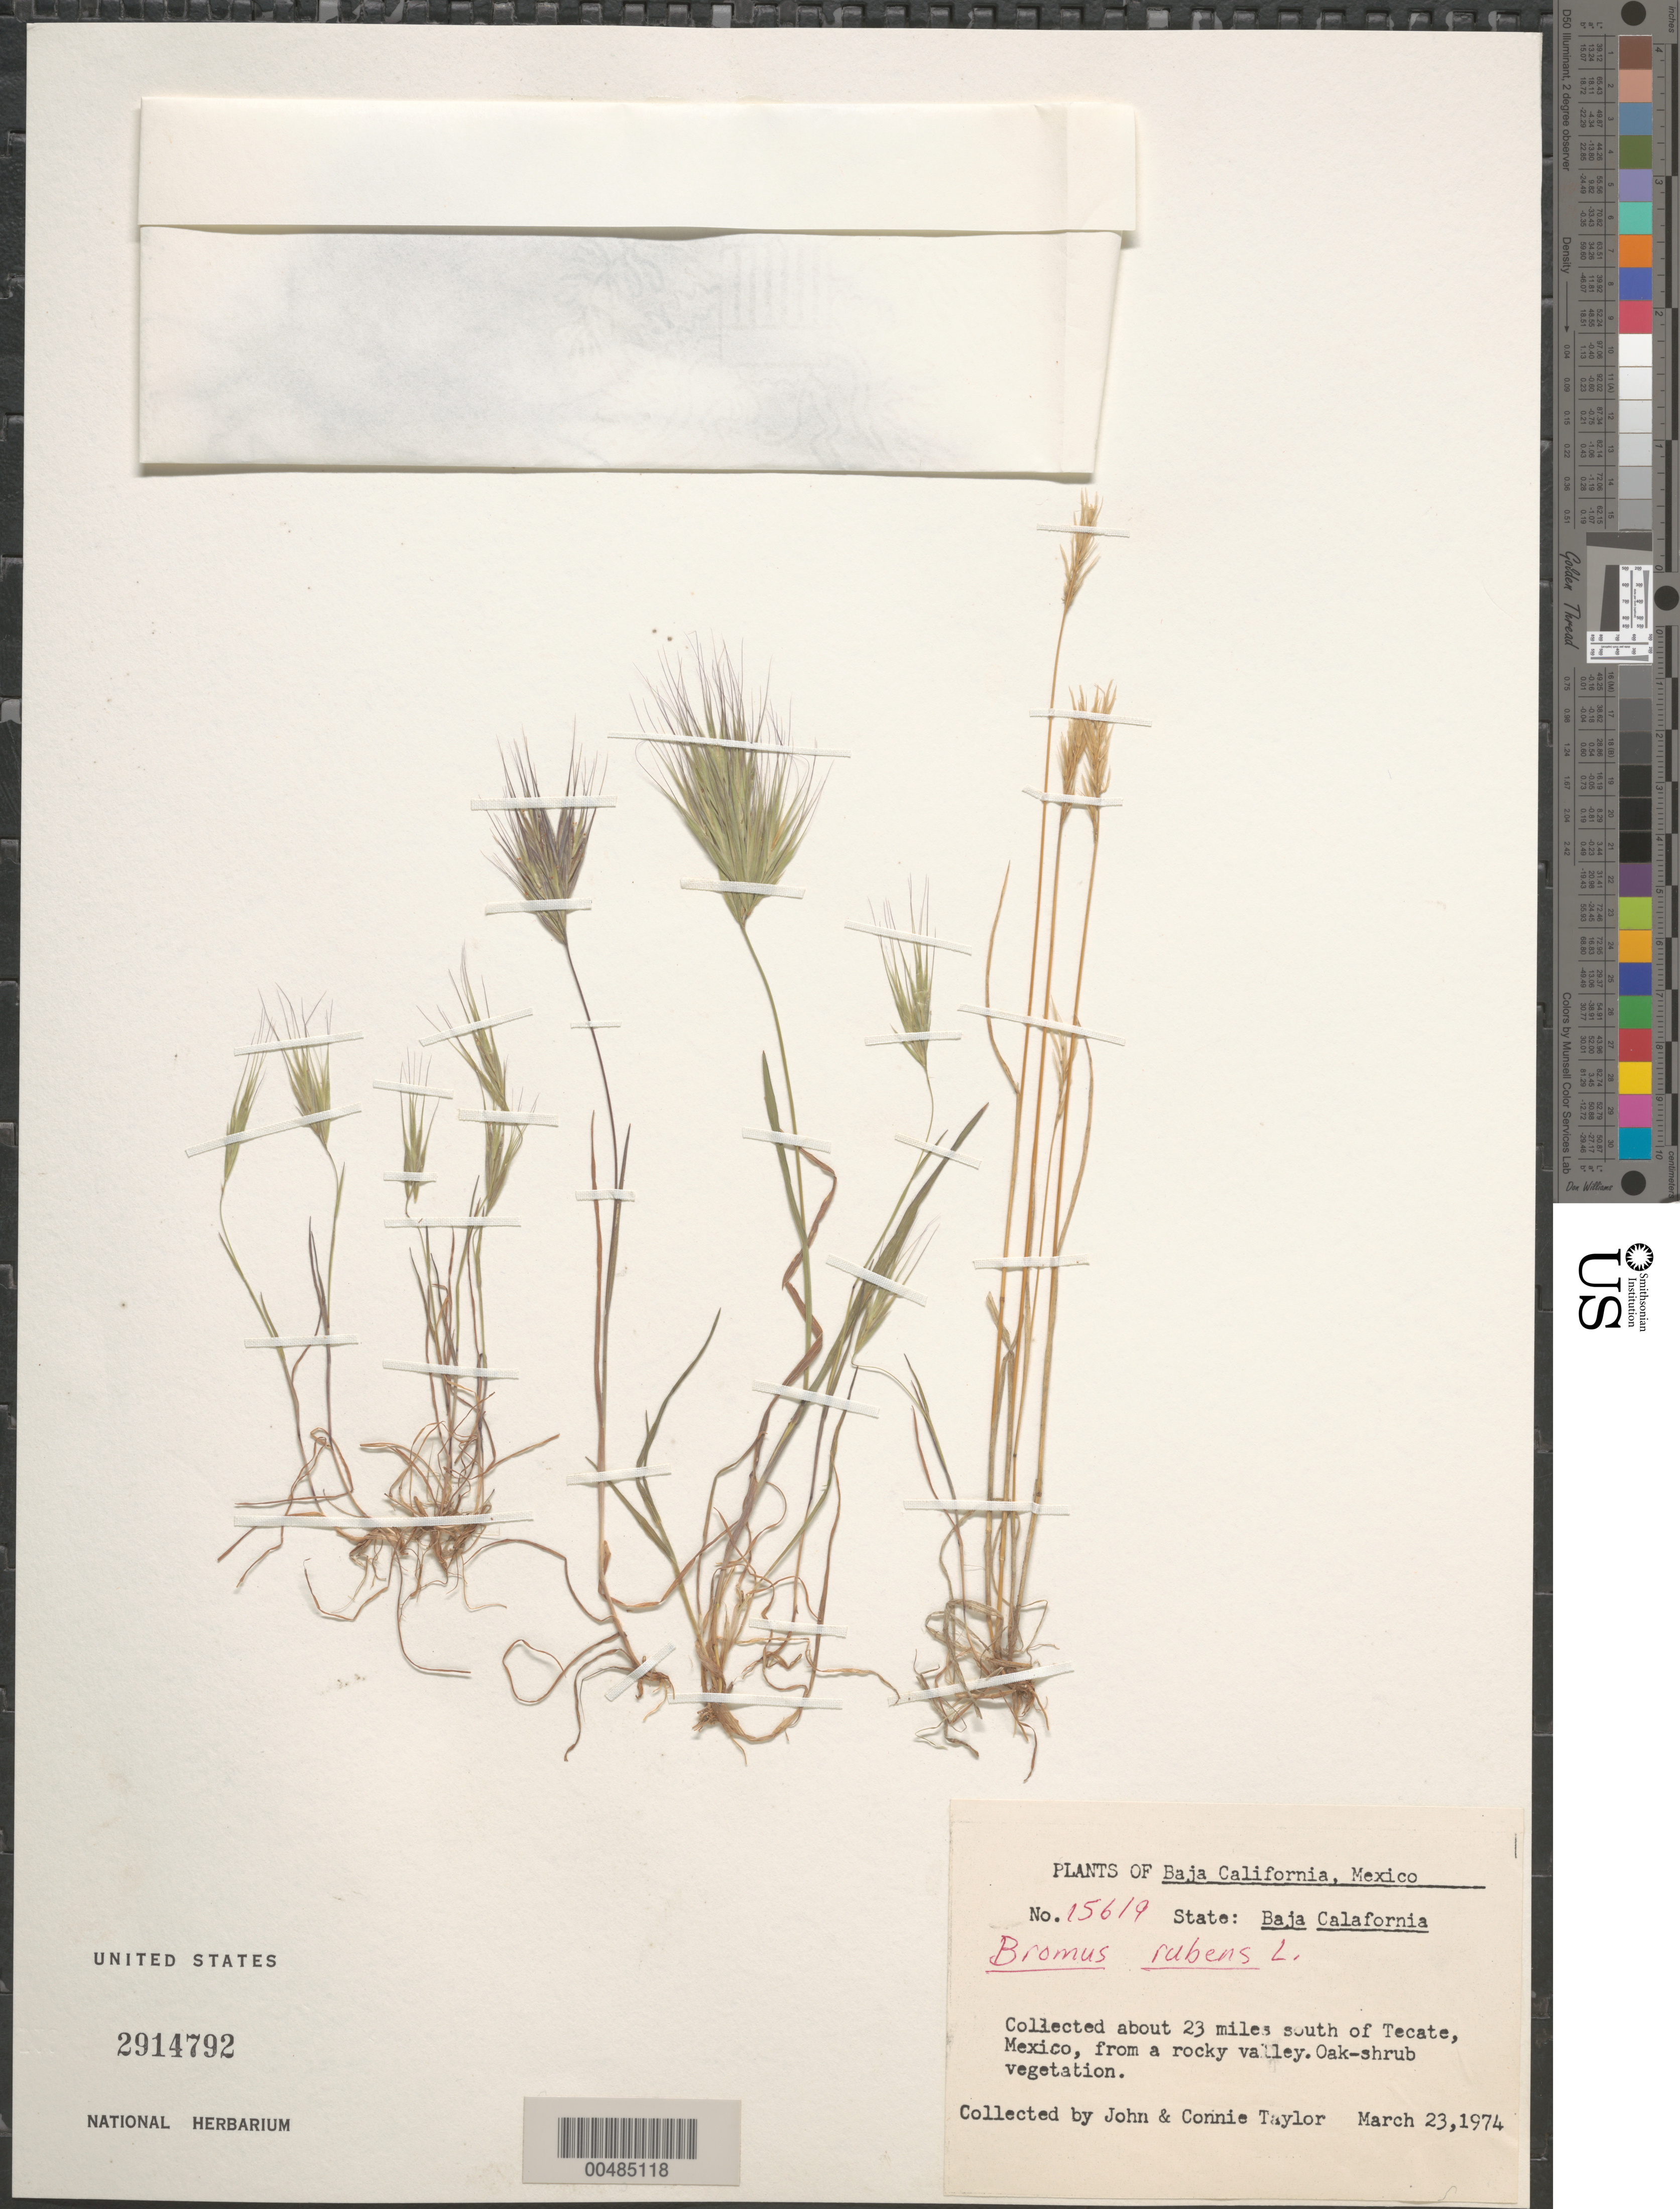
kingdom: Plantae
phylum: Tracheophyta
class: Liliopsida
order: Poales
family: Poaceae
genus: Bromus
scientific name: Bromus rubens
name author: L.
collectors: J. Taylor & C. Taylor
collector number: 15619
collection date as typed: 23 Mar 1974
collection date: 1974-03-23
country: Mexico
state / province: Baja California Norte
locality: About 23 mi S of Tecate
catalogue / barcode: US 2914792